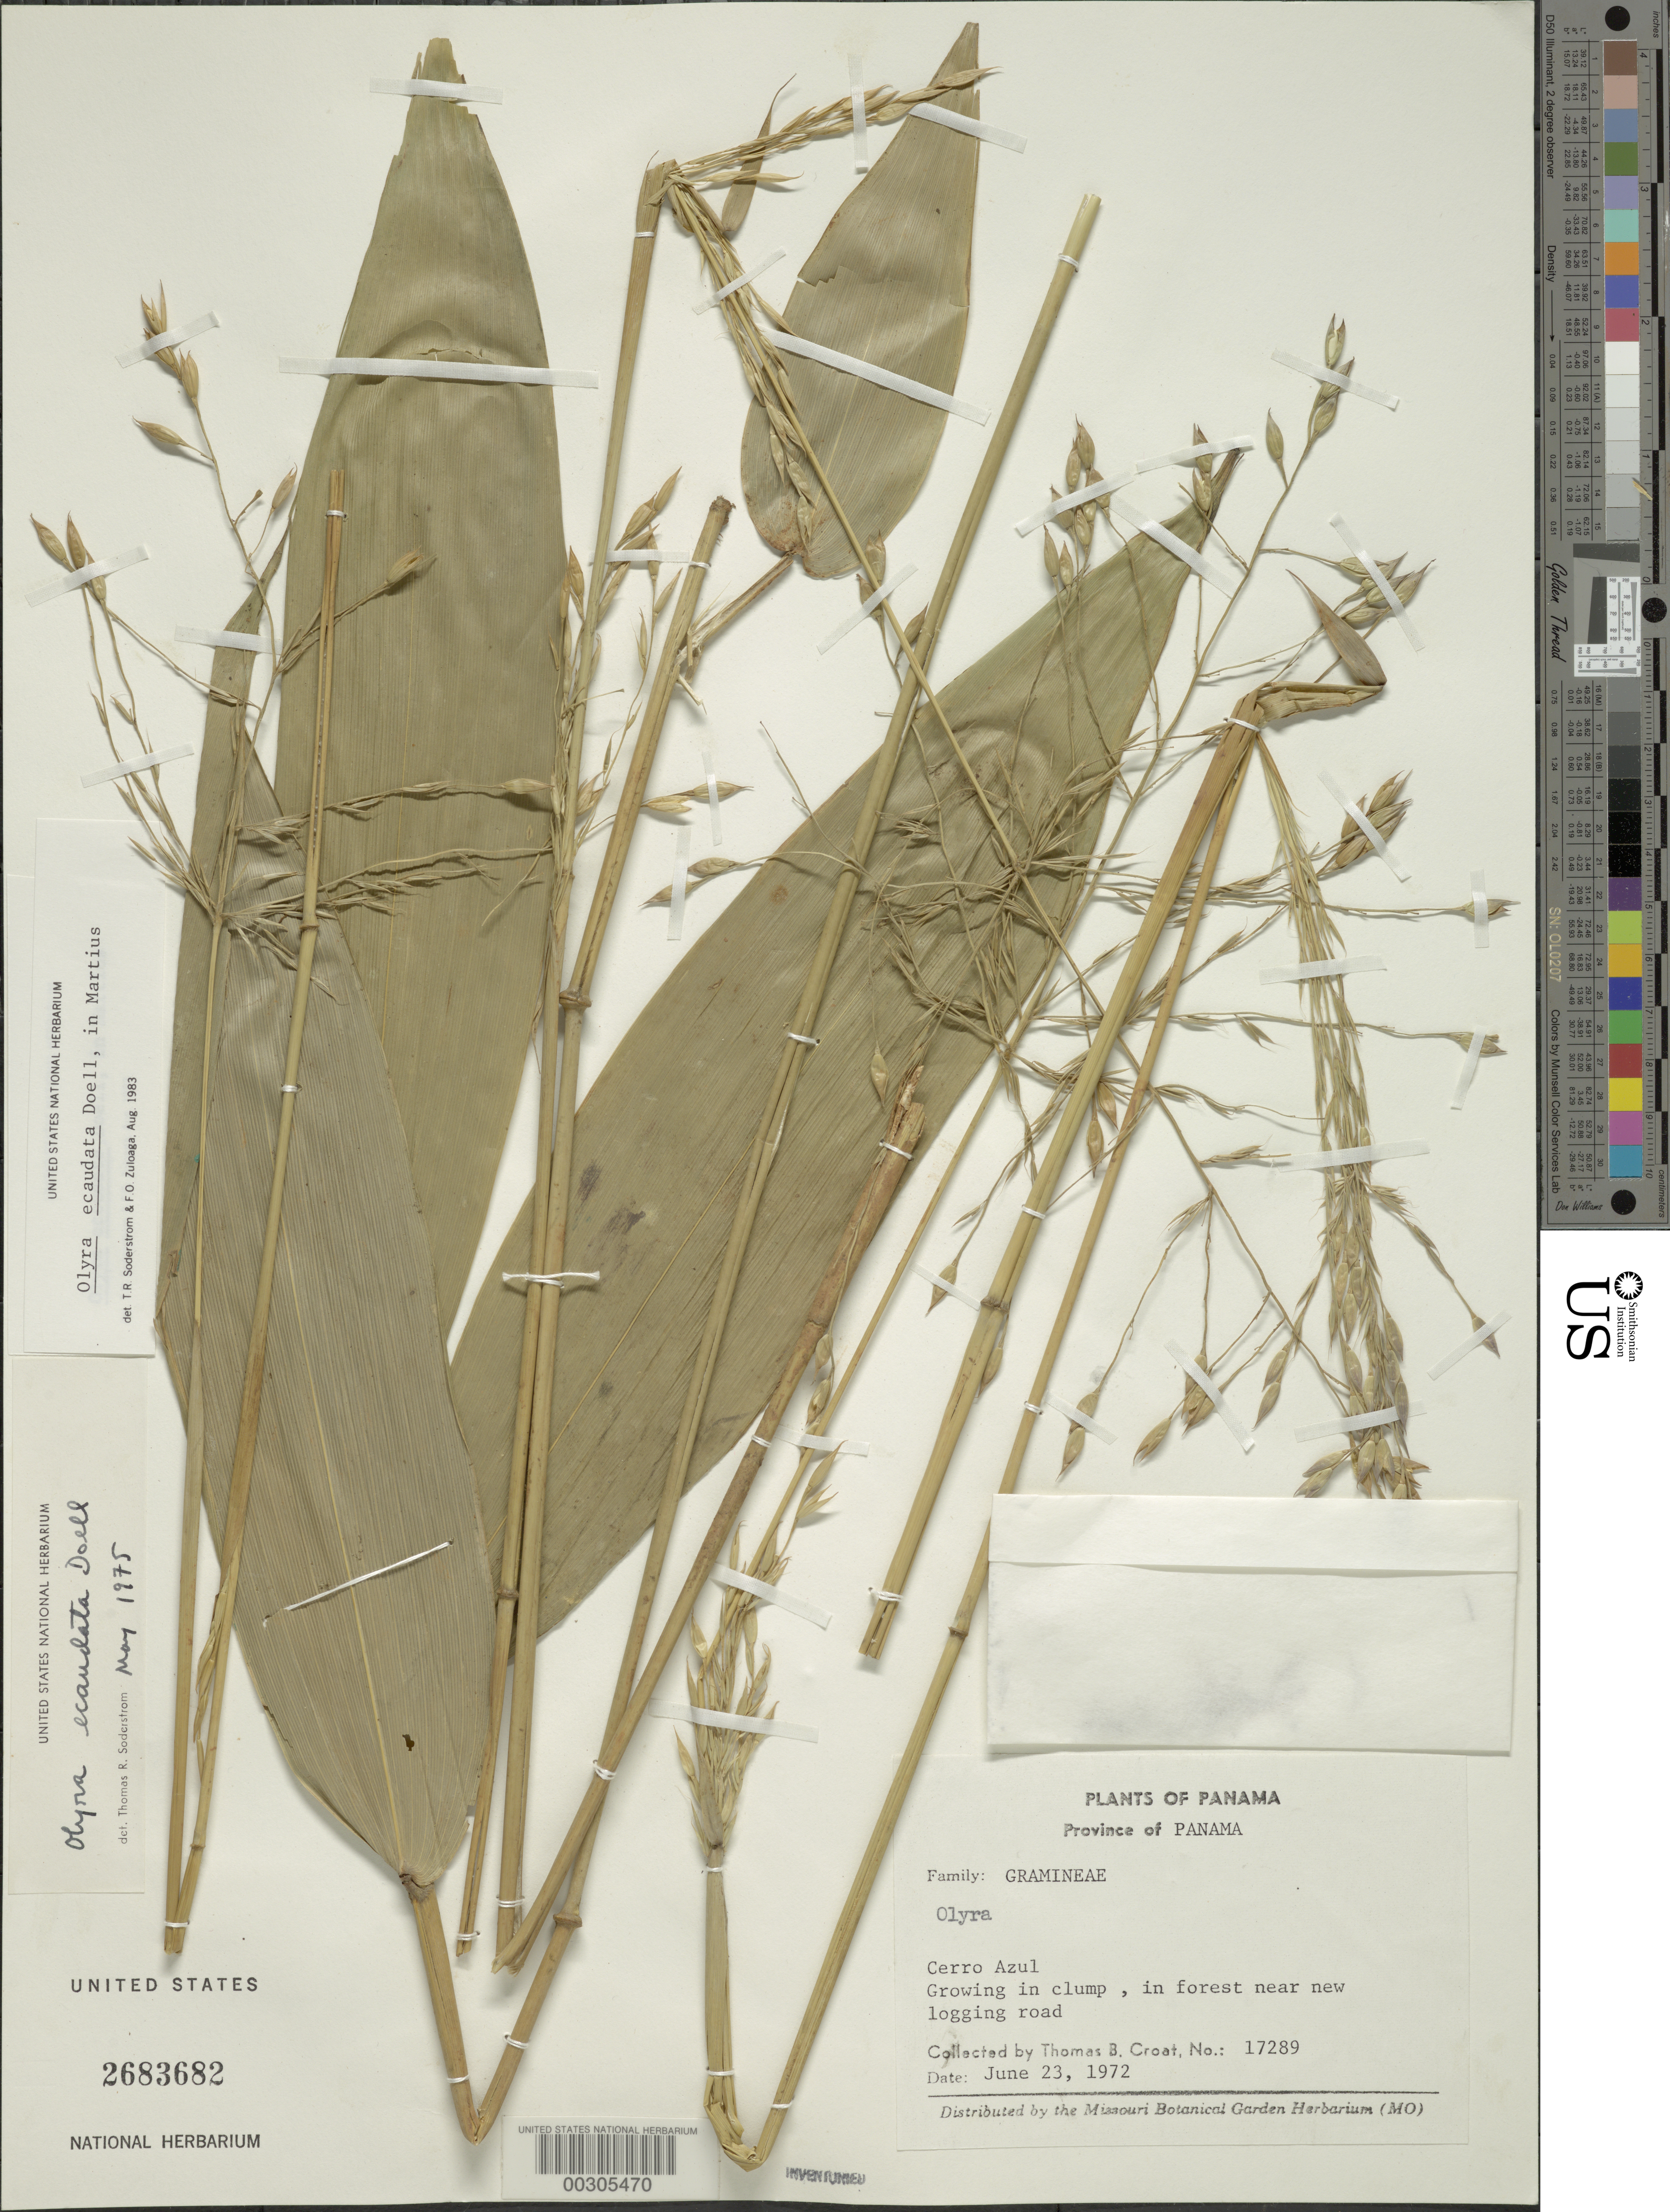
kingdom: Plantae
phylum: Tracheophyta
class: Liliopsida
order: Poales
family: Poaceae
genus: Olyra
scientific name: Olyra ecaudata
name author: Döll in Mart.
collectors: T. B. Croat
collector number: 17289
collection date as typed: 23 Jun 1972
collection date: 1972-06-23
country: Panama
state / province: Panamá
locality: Cerro Azul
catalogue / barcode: US 2683682